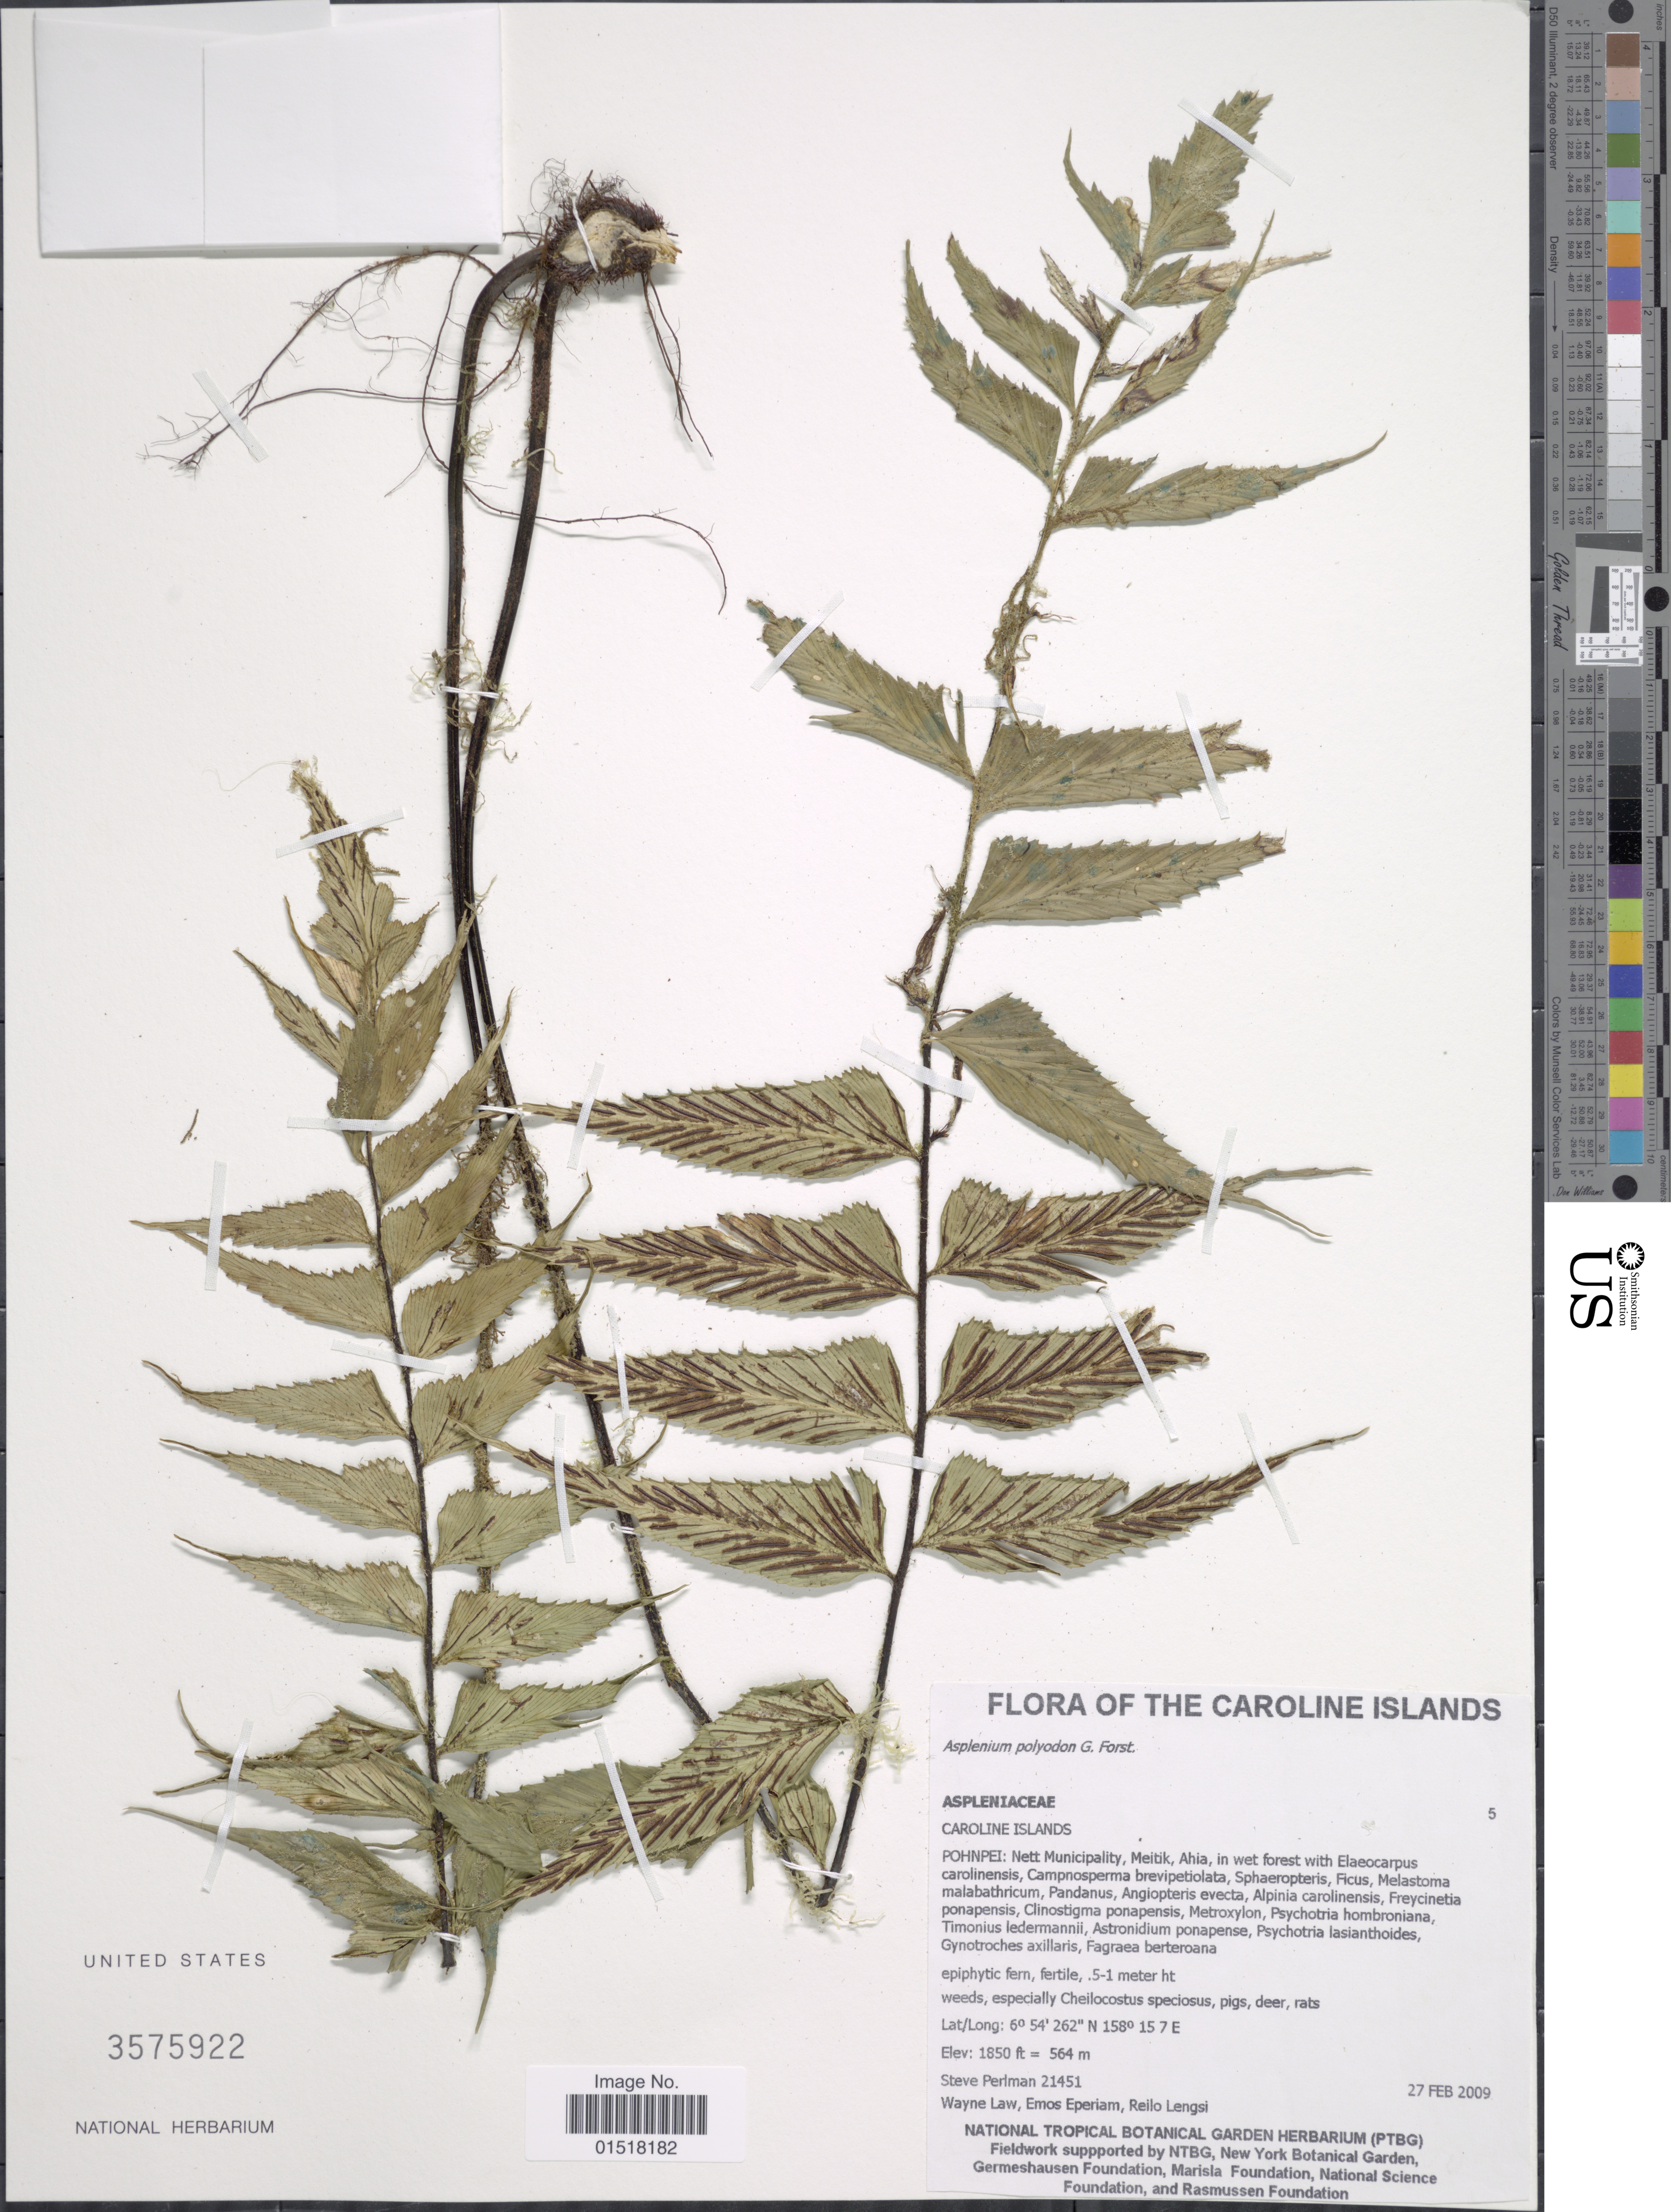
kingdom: Plantae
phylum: Tracheophyta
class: Polypodiopsida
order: Polypodiales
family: Aspleniaceae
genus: Asplenium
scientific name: Asplenium polyodon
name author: G. Forst.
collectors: S. Perlman, W. Law, E. Eperiam & R. Lengsi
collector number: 21451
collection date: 2009-02-27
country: Micronesia, Federated States of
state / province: Pohnpei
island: Pohnpei [Ponape]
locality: Caroline Islands. Pohnpei: Nett Municipality, Meitik, Ahia, in wet forest.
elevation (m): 564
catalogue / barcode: US 3575922